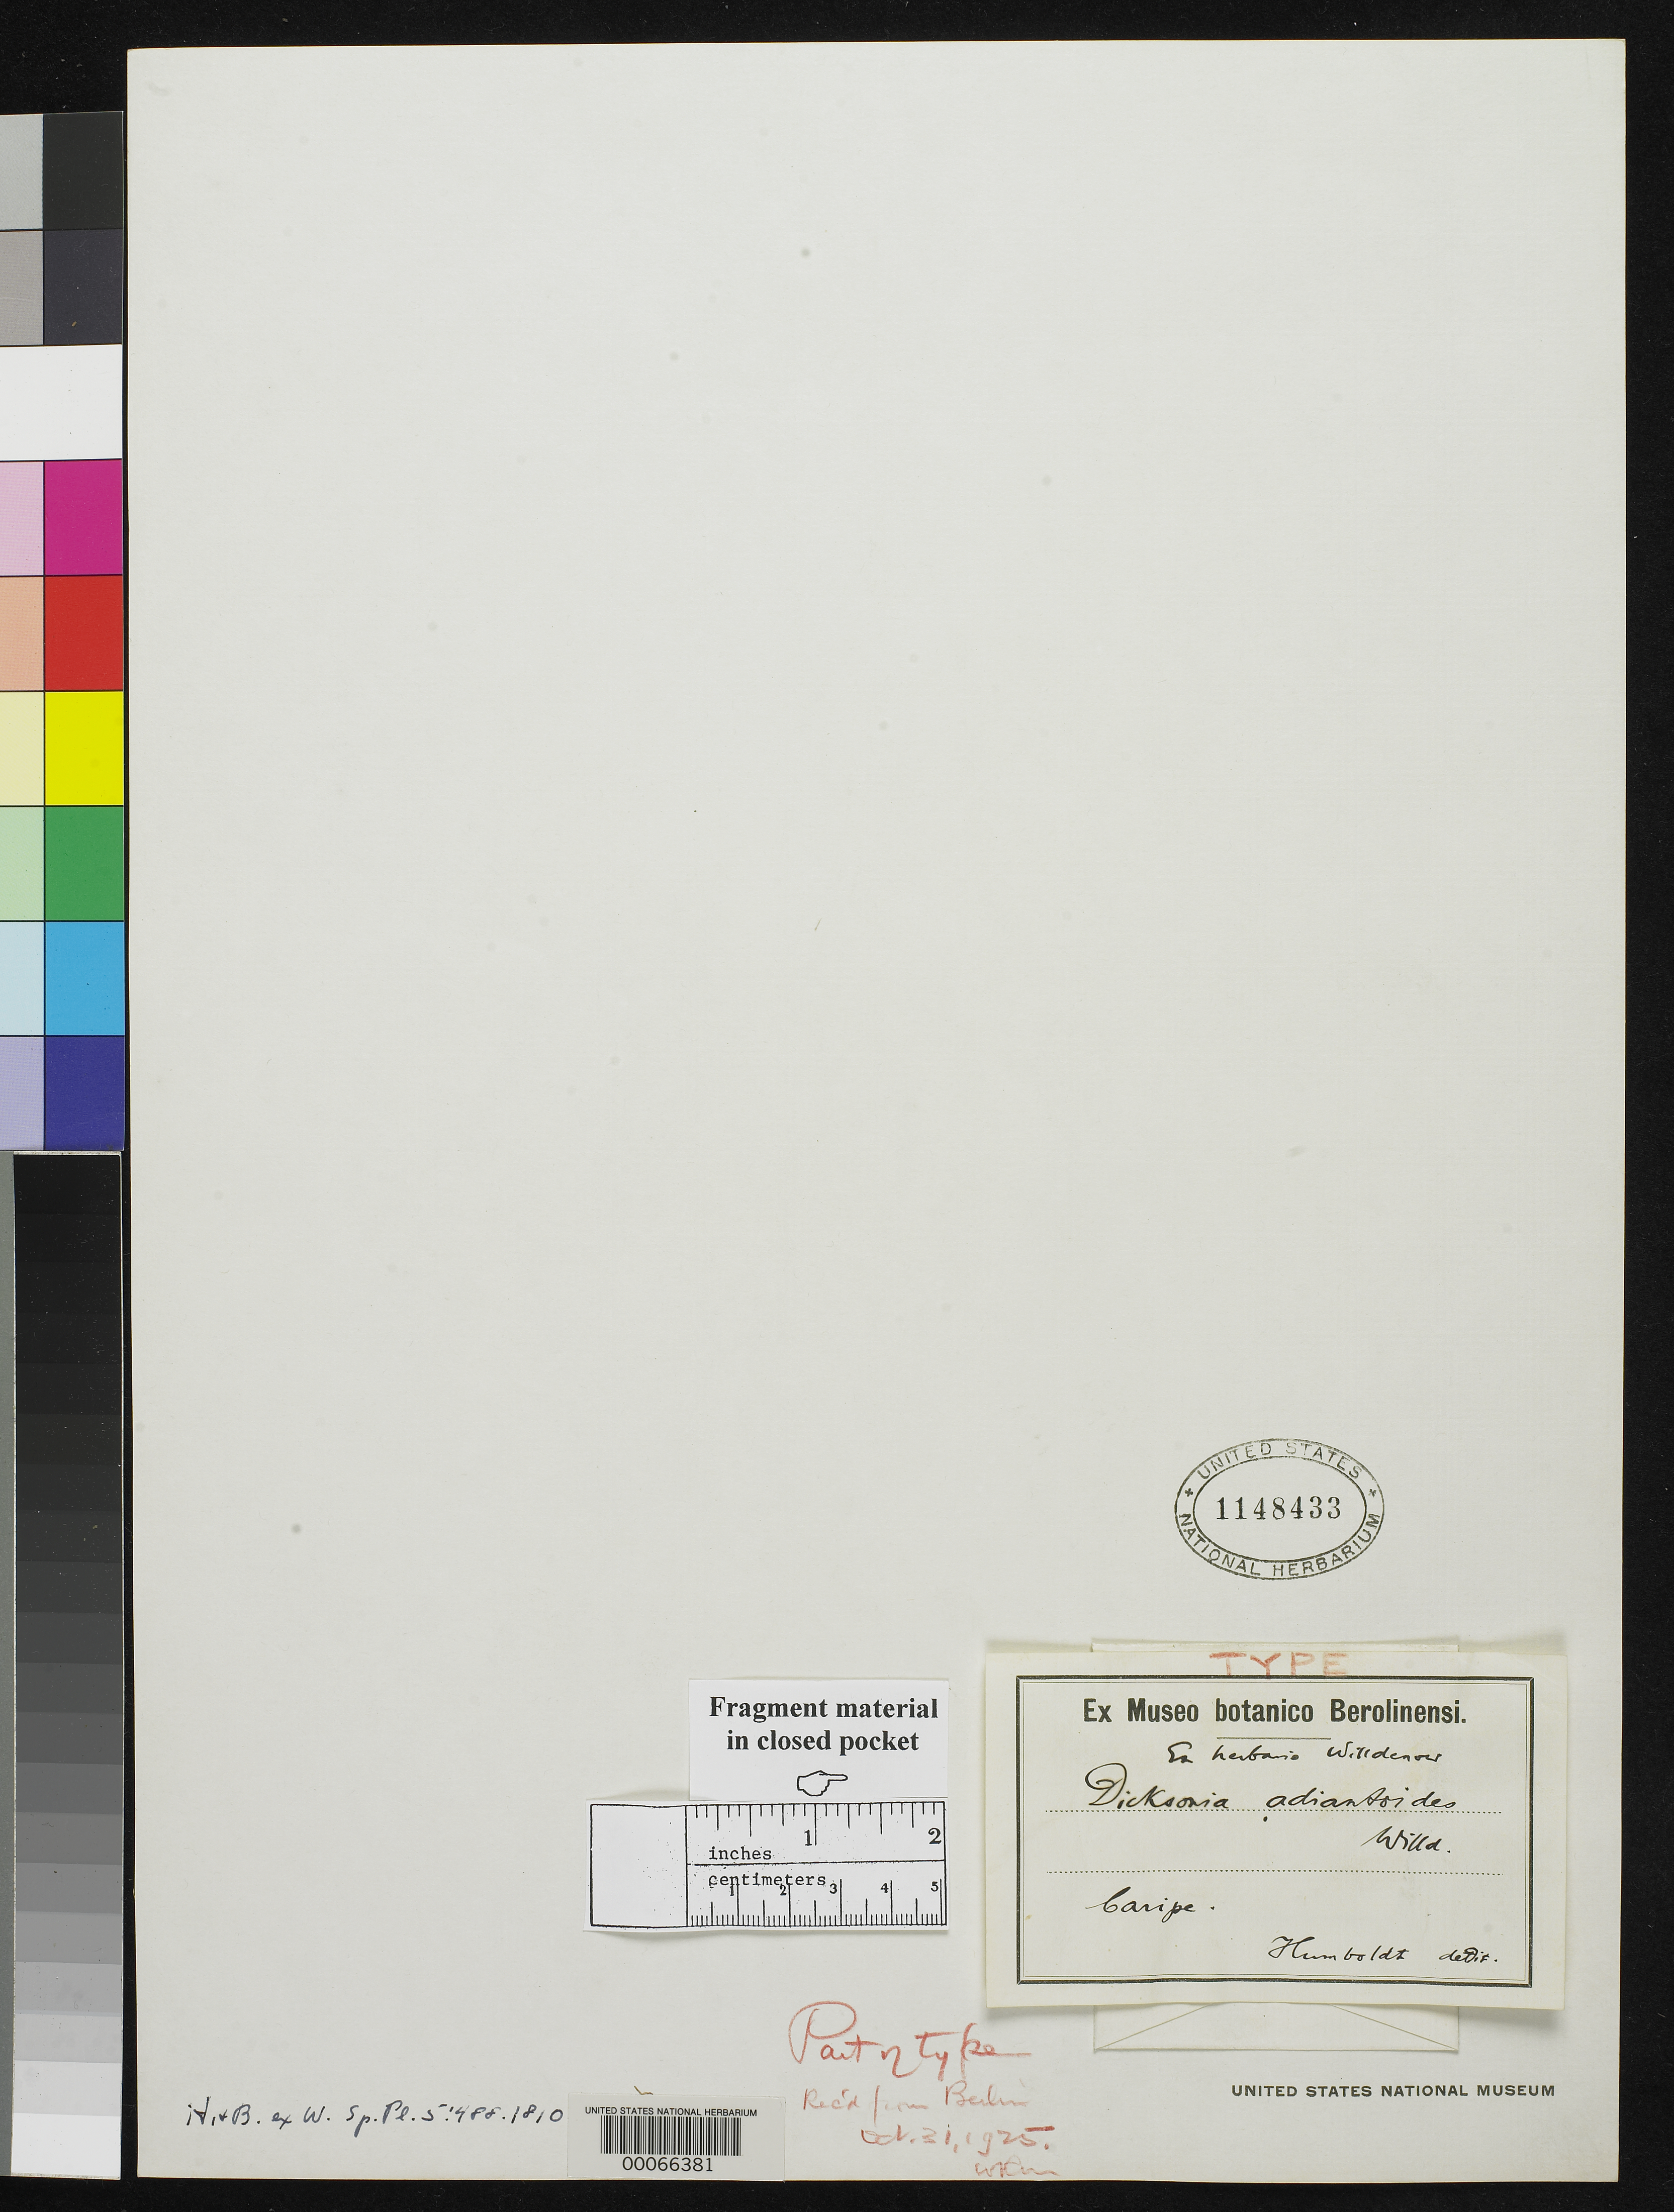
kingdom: Plantae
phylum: Tracheophyta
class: Polypodiopsida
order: Cyatheales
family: Dicksoniaceae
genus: Dicksonia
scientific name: Dicksonia adiantoides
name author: Hook. & Baker ex Willd.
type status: Type Fragment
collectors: F. W. Humboldt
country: Venezuela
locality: Caripe.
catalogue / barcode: US 1148433